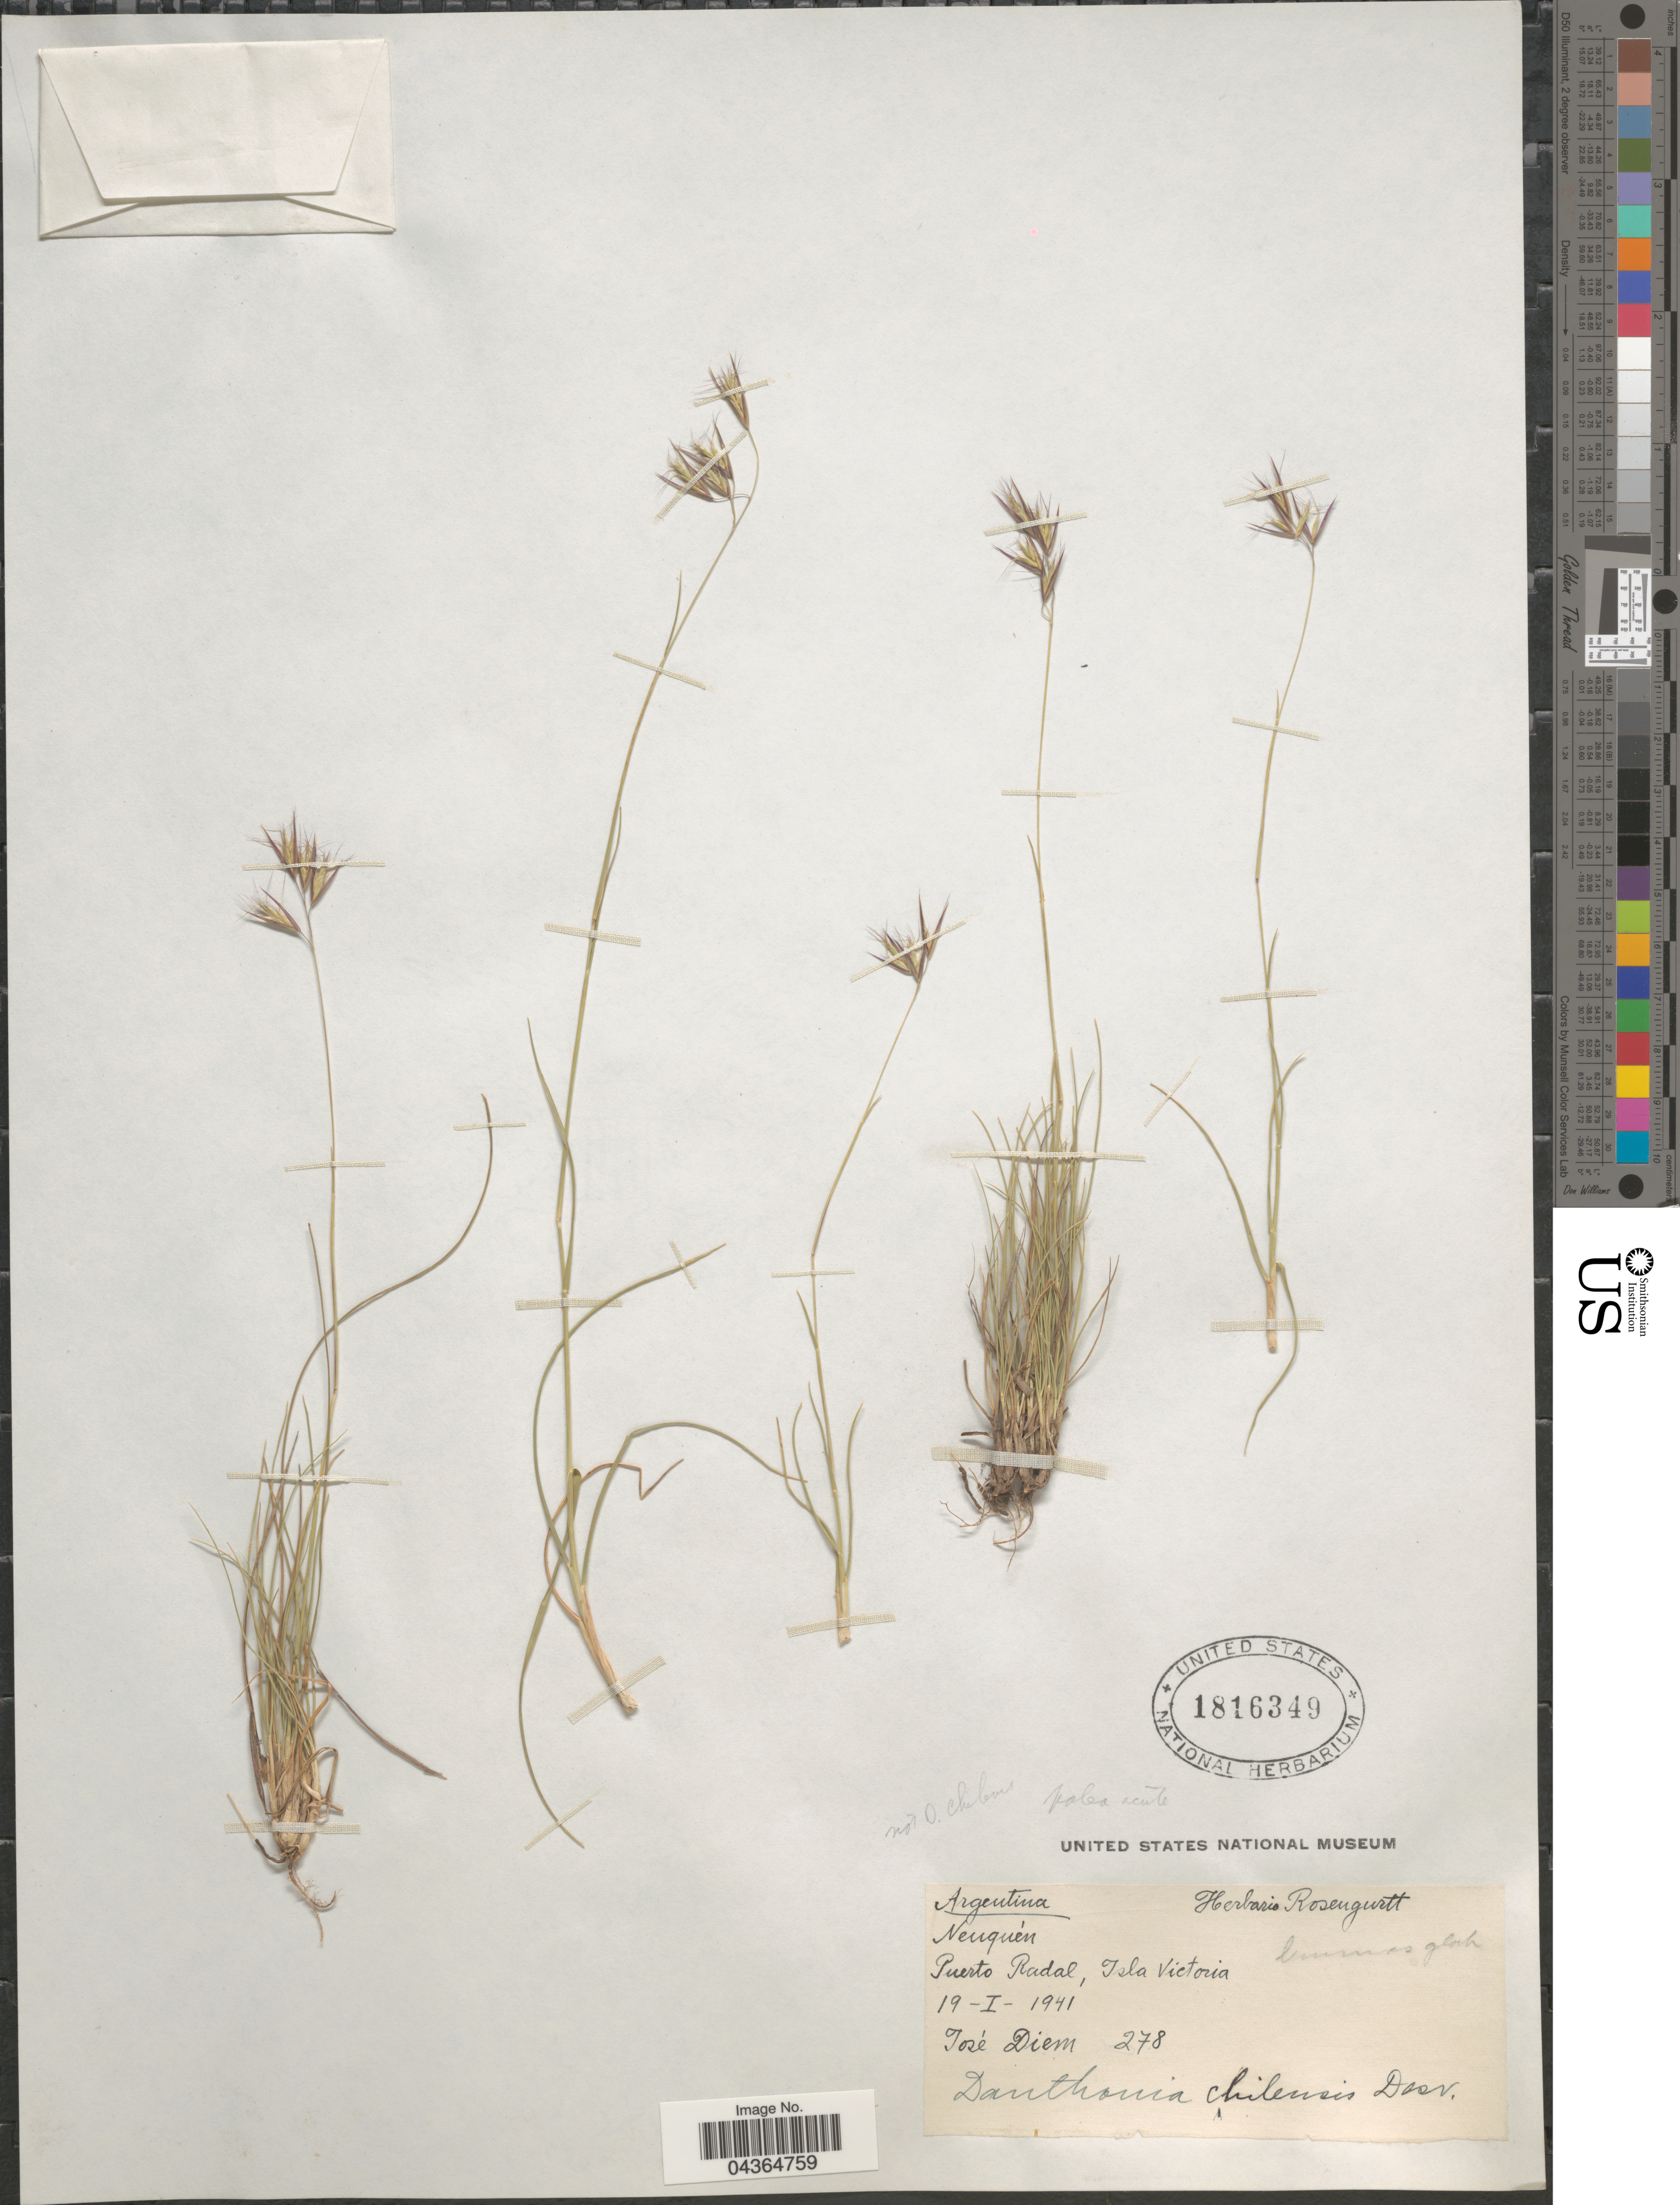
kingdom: Plantae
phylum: Tracheophyta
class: Liliopsida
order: Poales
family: Poaceae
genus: Danthonia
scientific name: Danthonia sp.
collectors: J. Diem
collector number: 278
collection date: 1941-01-19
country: Argentina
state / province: Neuquen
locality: Puerto Radal, Isla Victoria.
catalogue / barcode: US 1816349